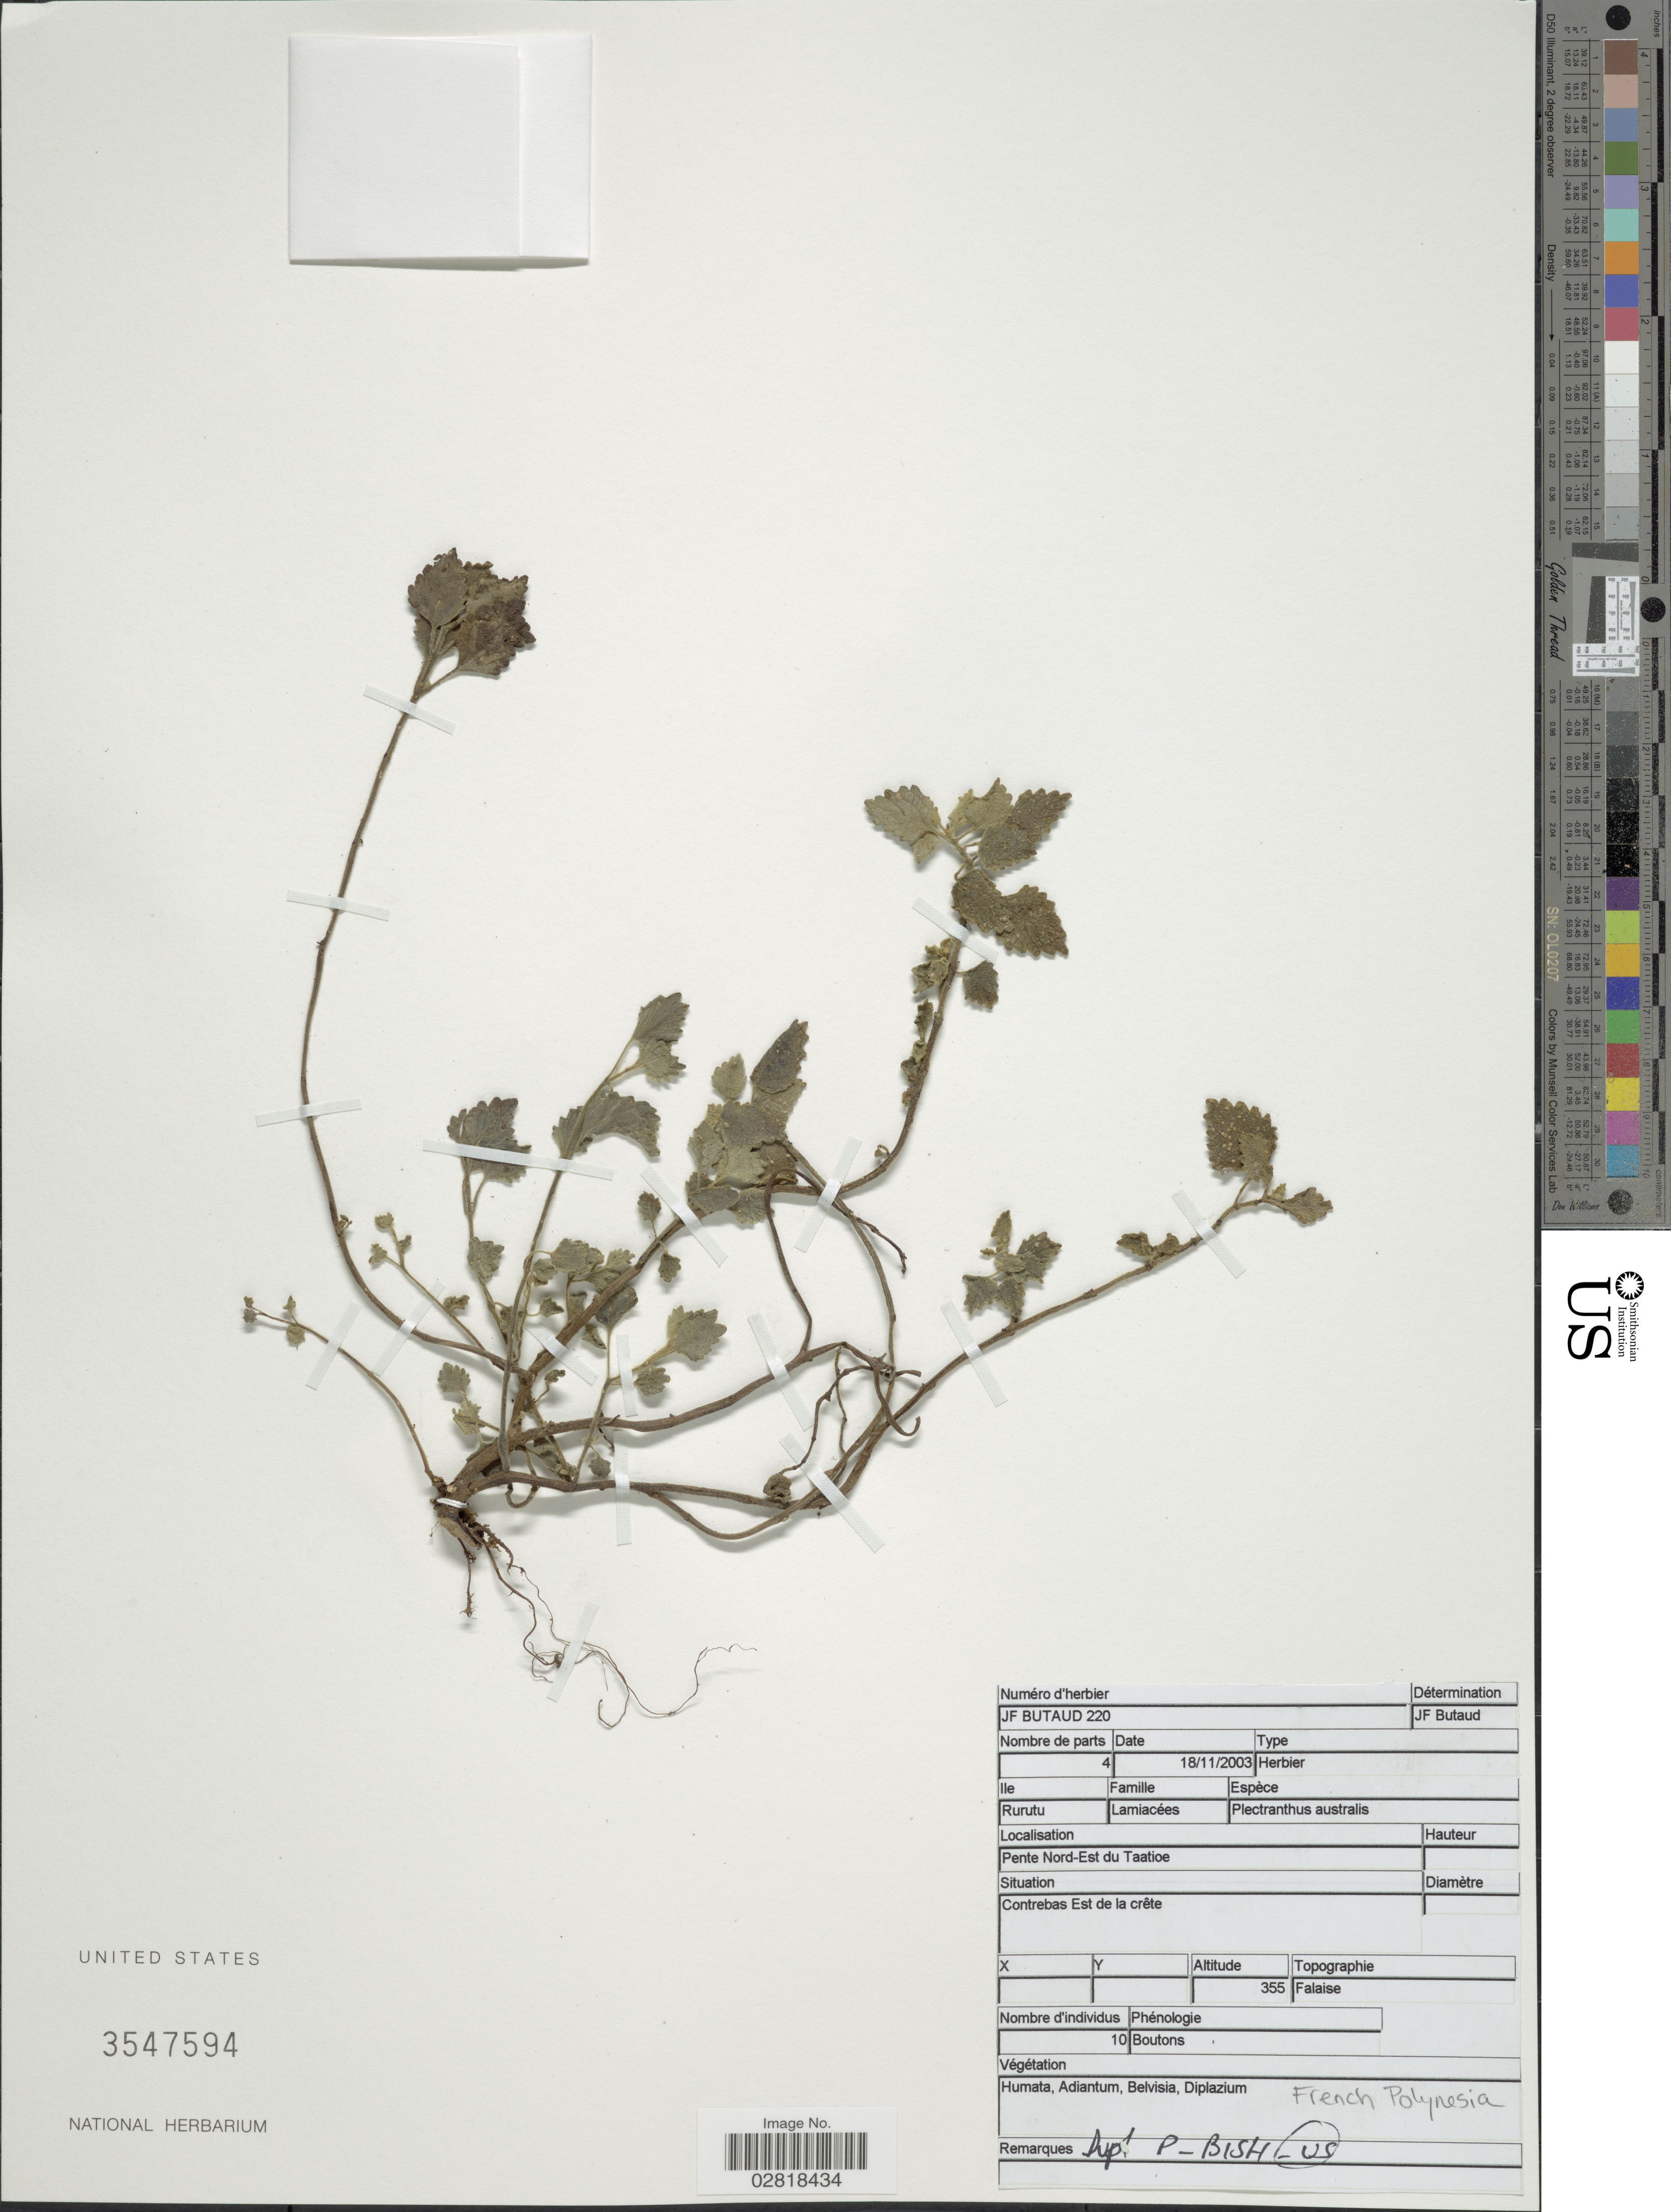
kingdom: Plantae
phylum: Tracheophyta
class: Magnoliopsida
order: Lamiales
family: Lamiaceae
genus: Coleus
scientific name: Coleus australis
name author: (Br.) A.J. Paton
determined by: Wagner, W. L., (BOT), Smithsonian Institution - National Museum of Natural History (UNITED STATES)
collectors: J.-F. Butaud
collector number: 220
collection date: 2003-11-18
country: French Polynesia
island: Rurutu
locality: Ile Rurutu. Pente Nord-Est du Taatioe. Contrebas Est de la crête.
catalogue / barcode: US 3547594